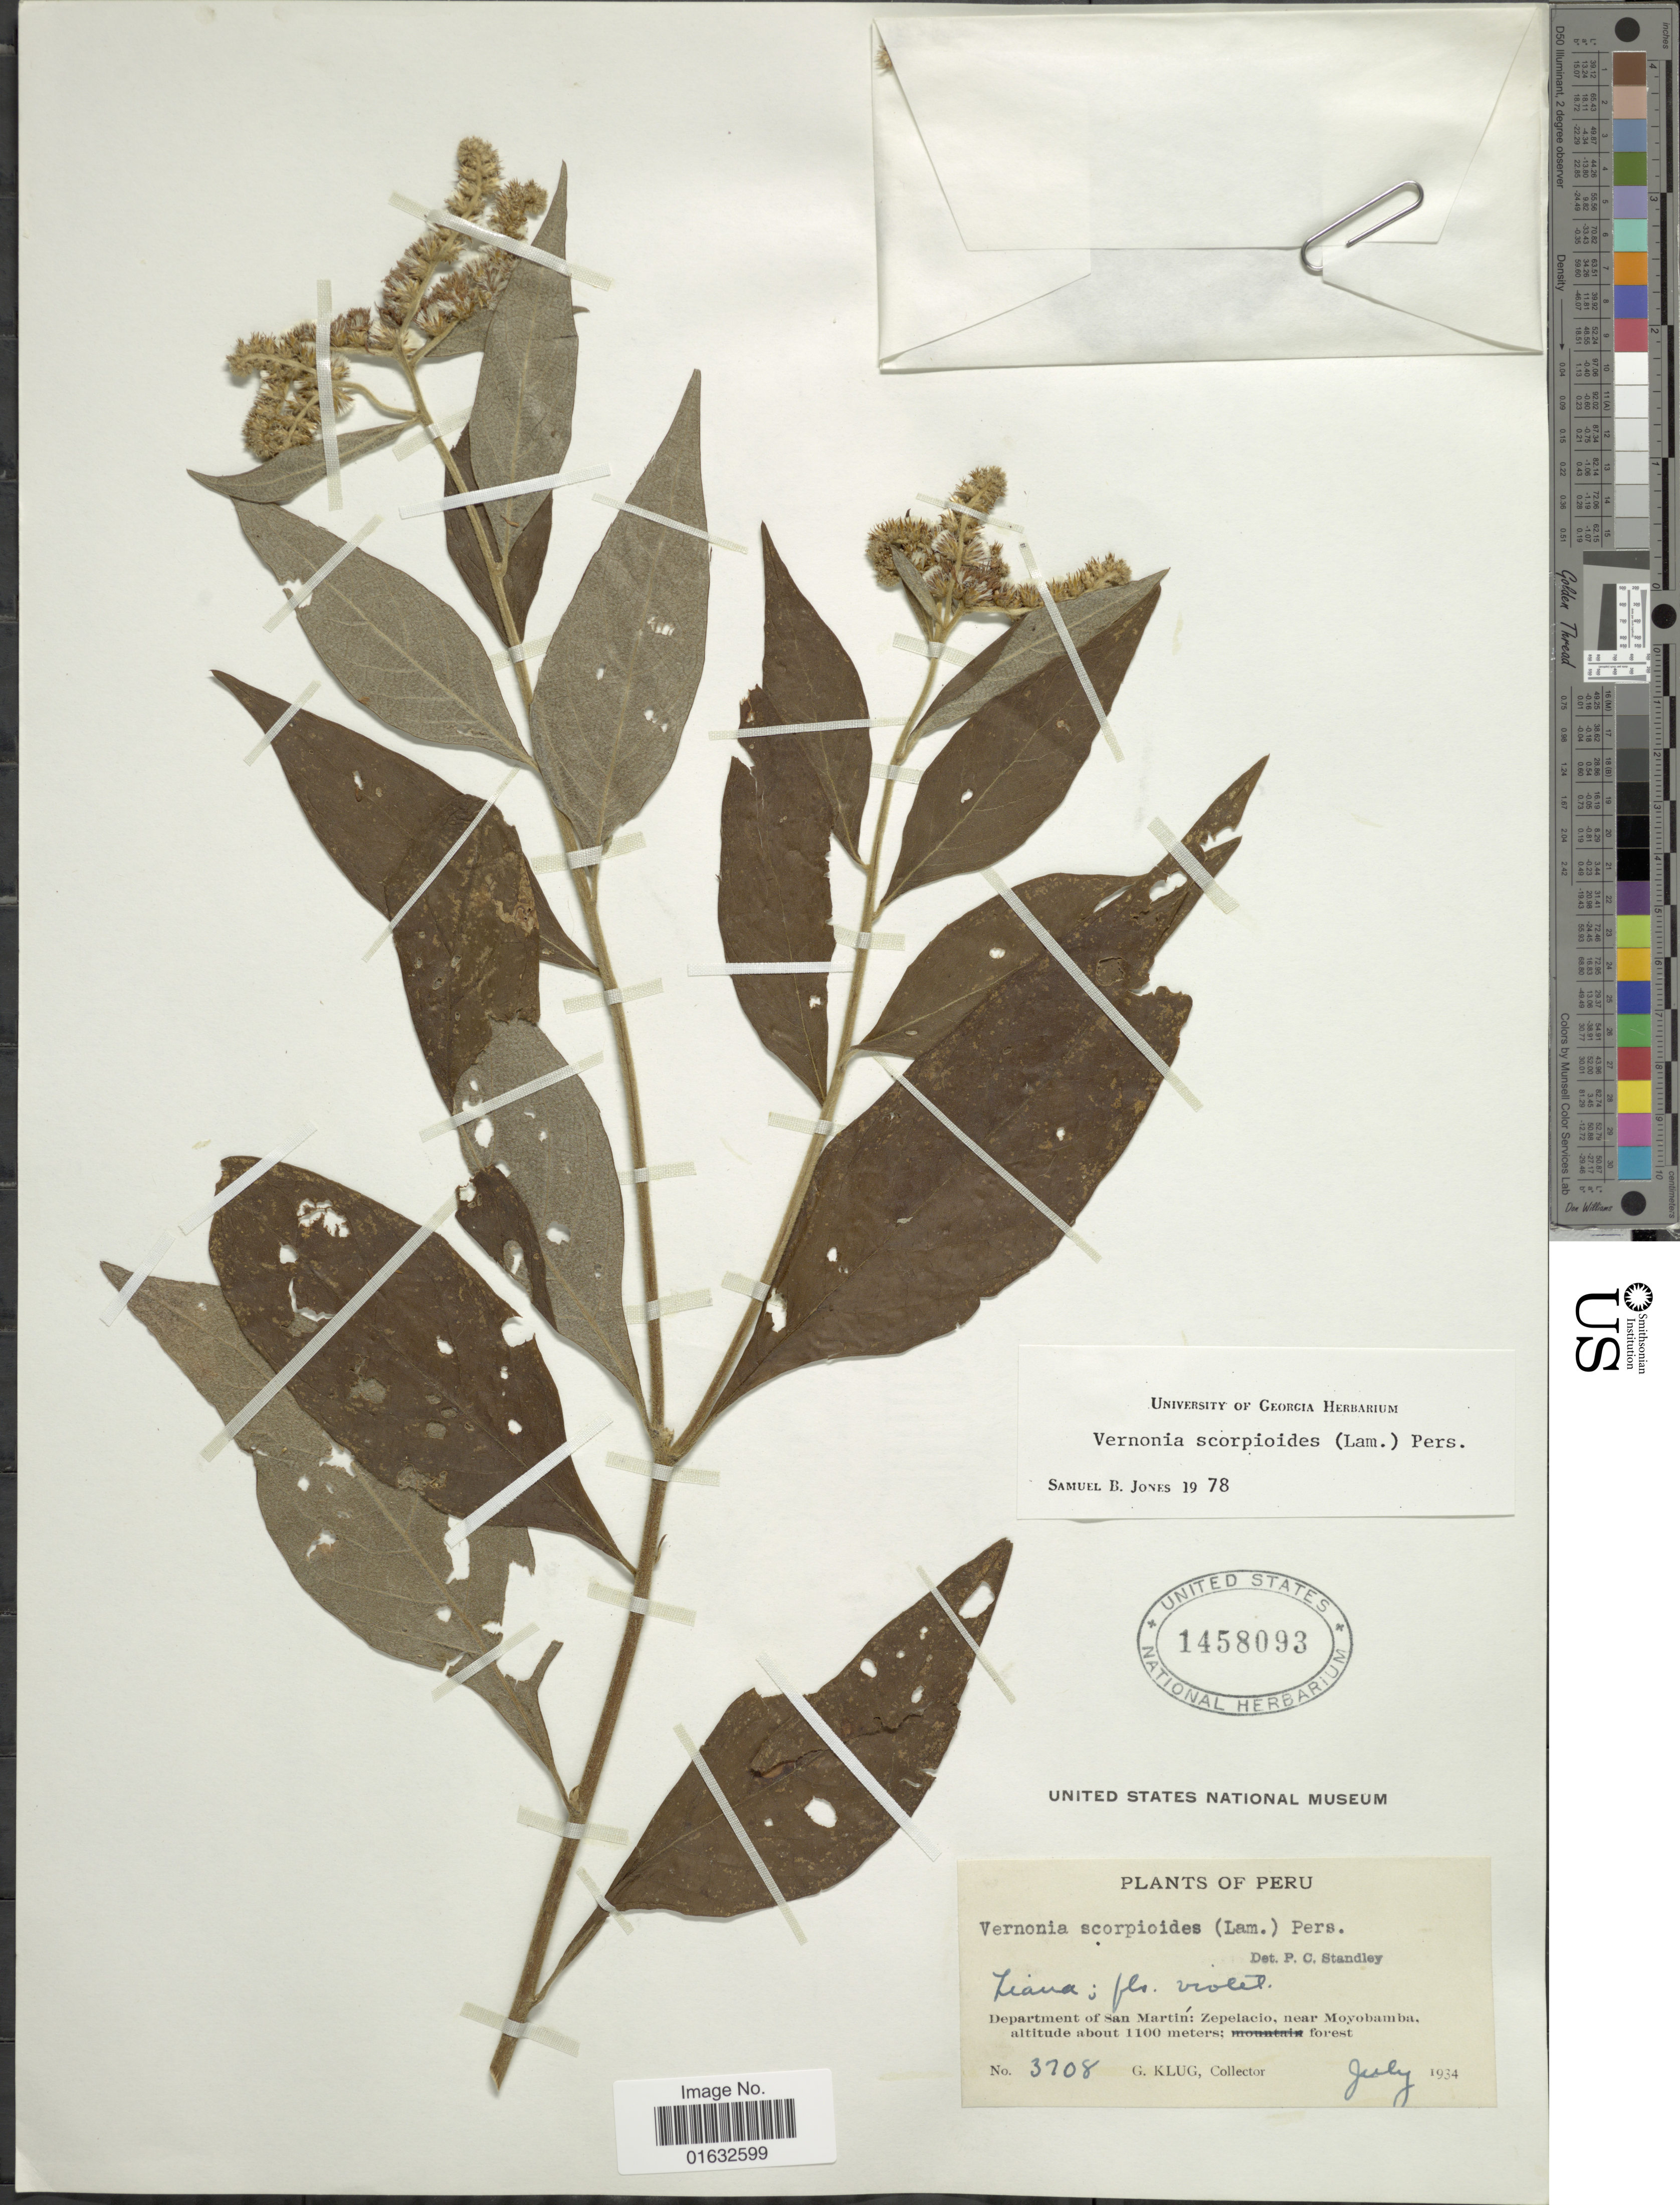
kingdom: Plantae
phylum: Tracheophyta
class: Magnoliopsida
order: Asterales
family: Asteraceae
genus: Cyrtocymura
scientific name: Cyrtocymura scorpioides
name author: (Lam.) H. Rob.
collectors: G. Klug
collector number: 3708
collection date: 1934-07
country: Peru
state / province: San Martín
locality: Liana. Department of San Martin: Zepelacio, near Moyobamba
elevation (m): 1100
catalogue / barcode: US 1458093